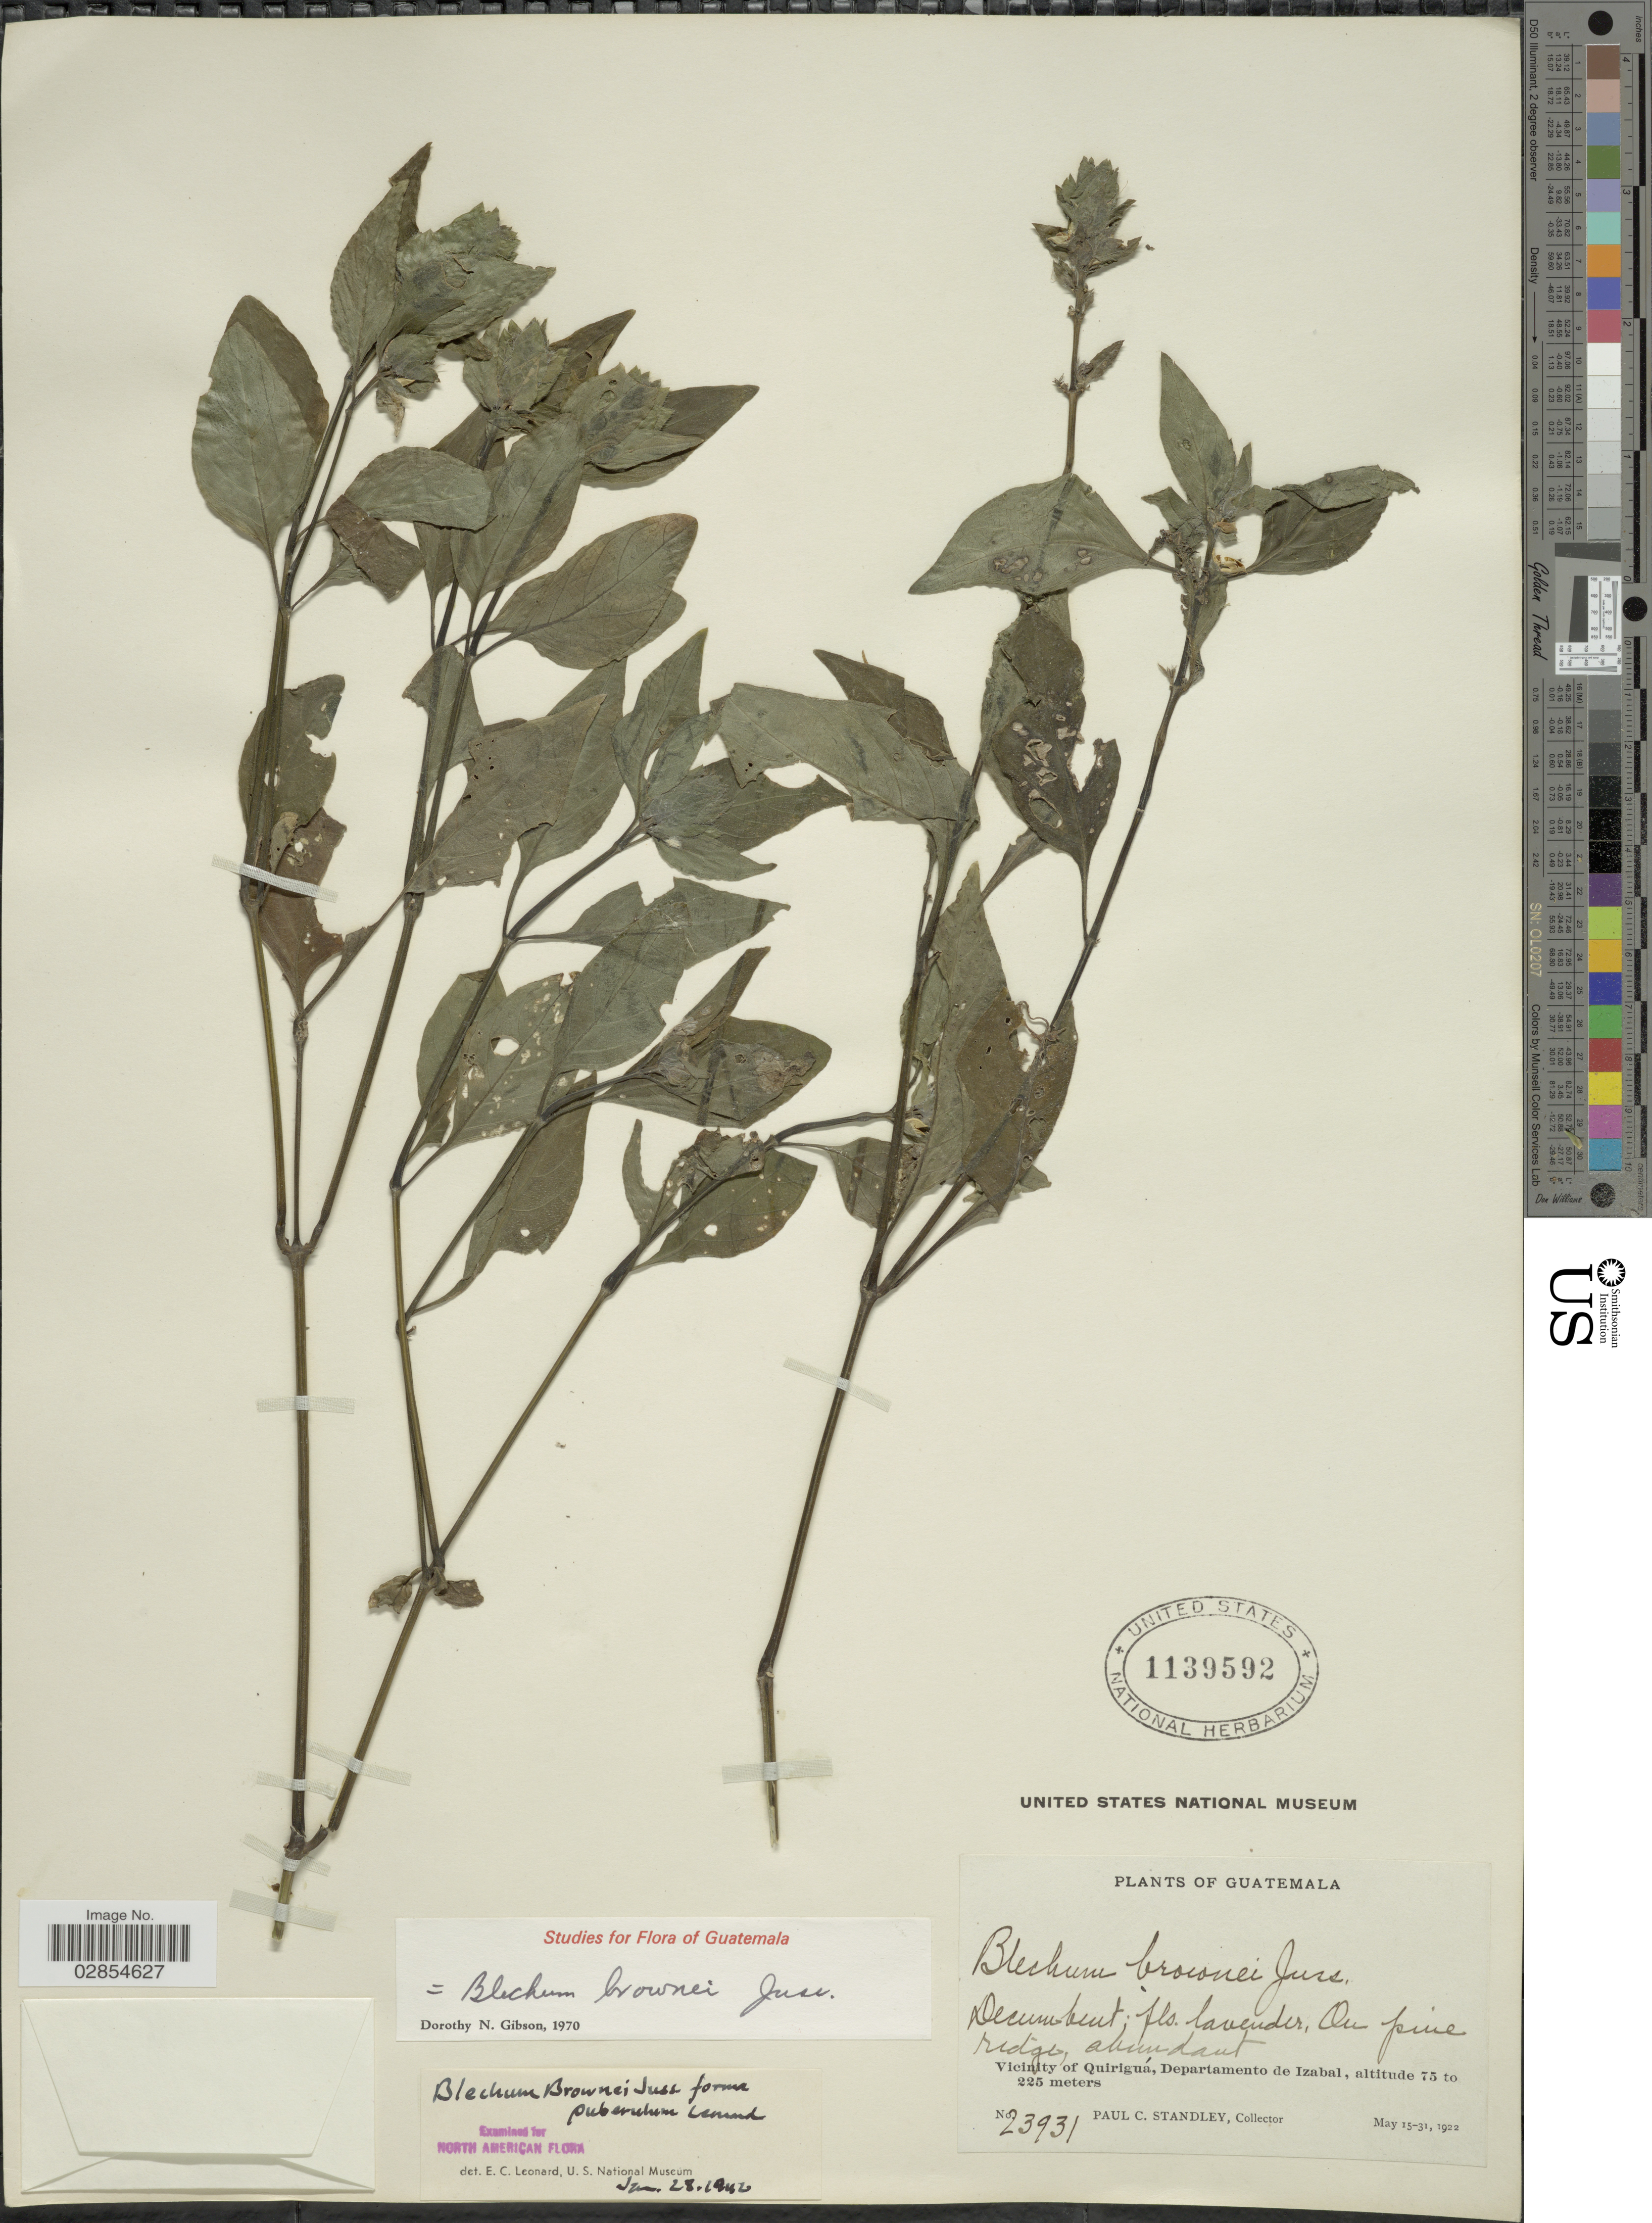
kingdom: Plantae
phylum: Tracheophyta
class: Magnoliopsida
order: Lamiales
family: Acanthaceae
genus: Blechum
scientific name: Blechum pyramidatum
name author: (Lam.) Urb.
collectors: P. C. Standley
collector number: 23931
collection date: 1922-05-15/1922-05-31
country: Guatemala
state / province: Izabal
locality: Vicinity of Quiringuá, Departamento de Izabal.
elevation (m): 75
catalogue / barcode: US 1139592